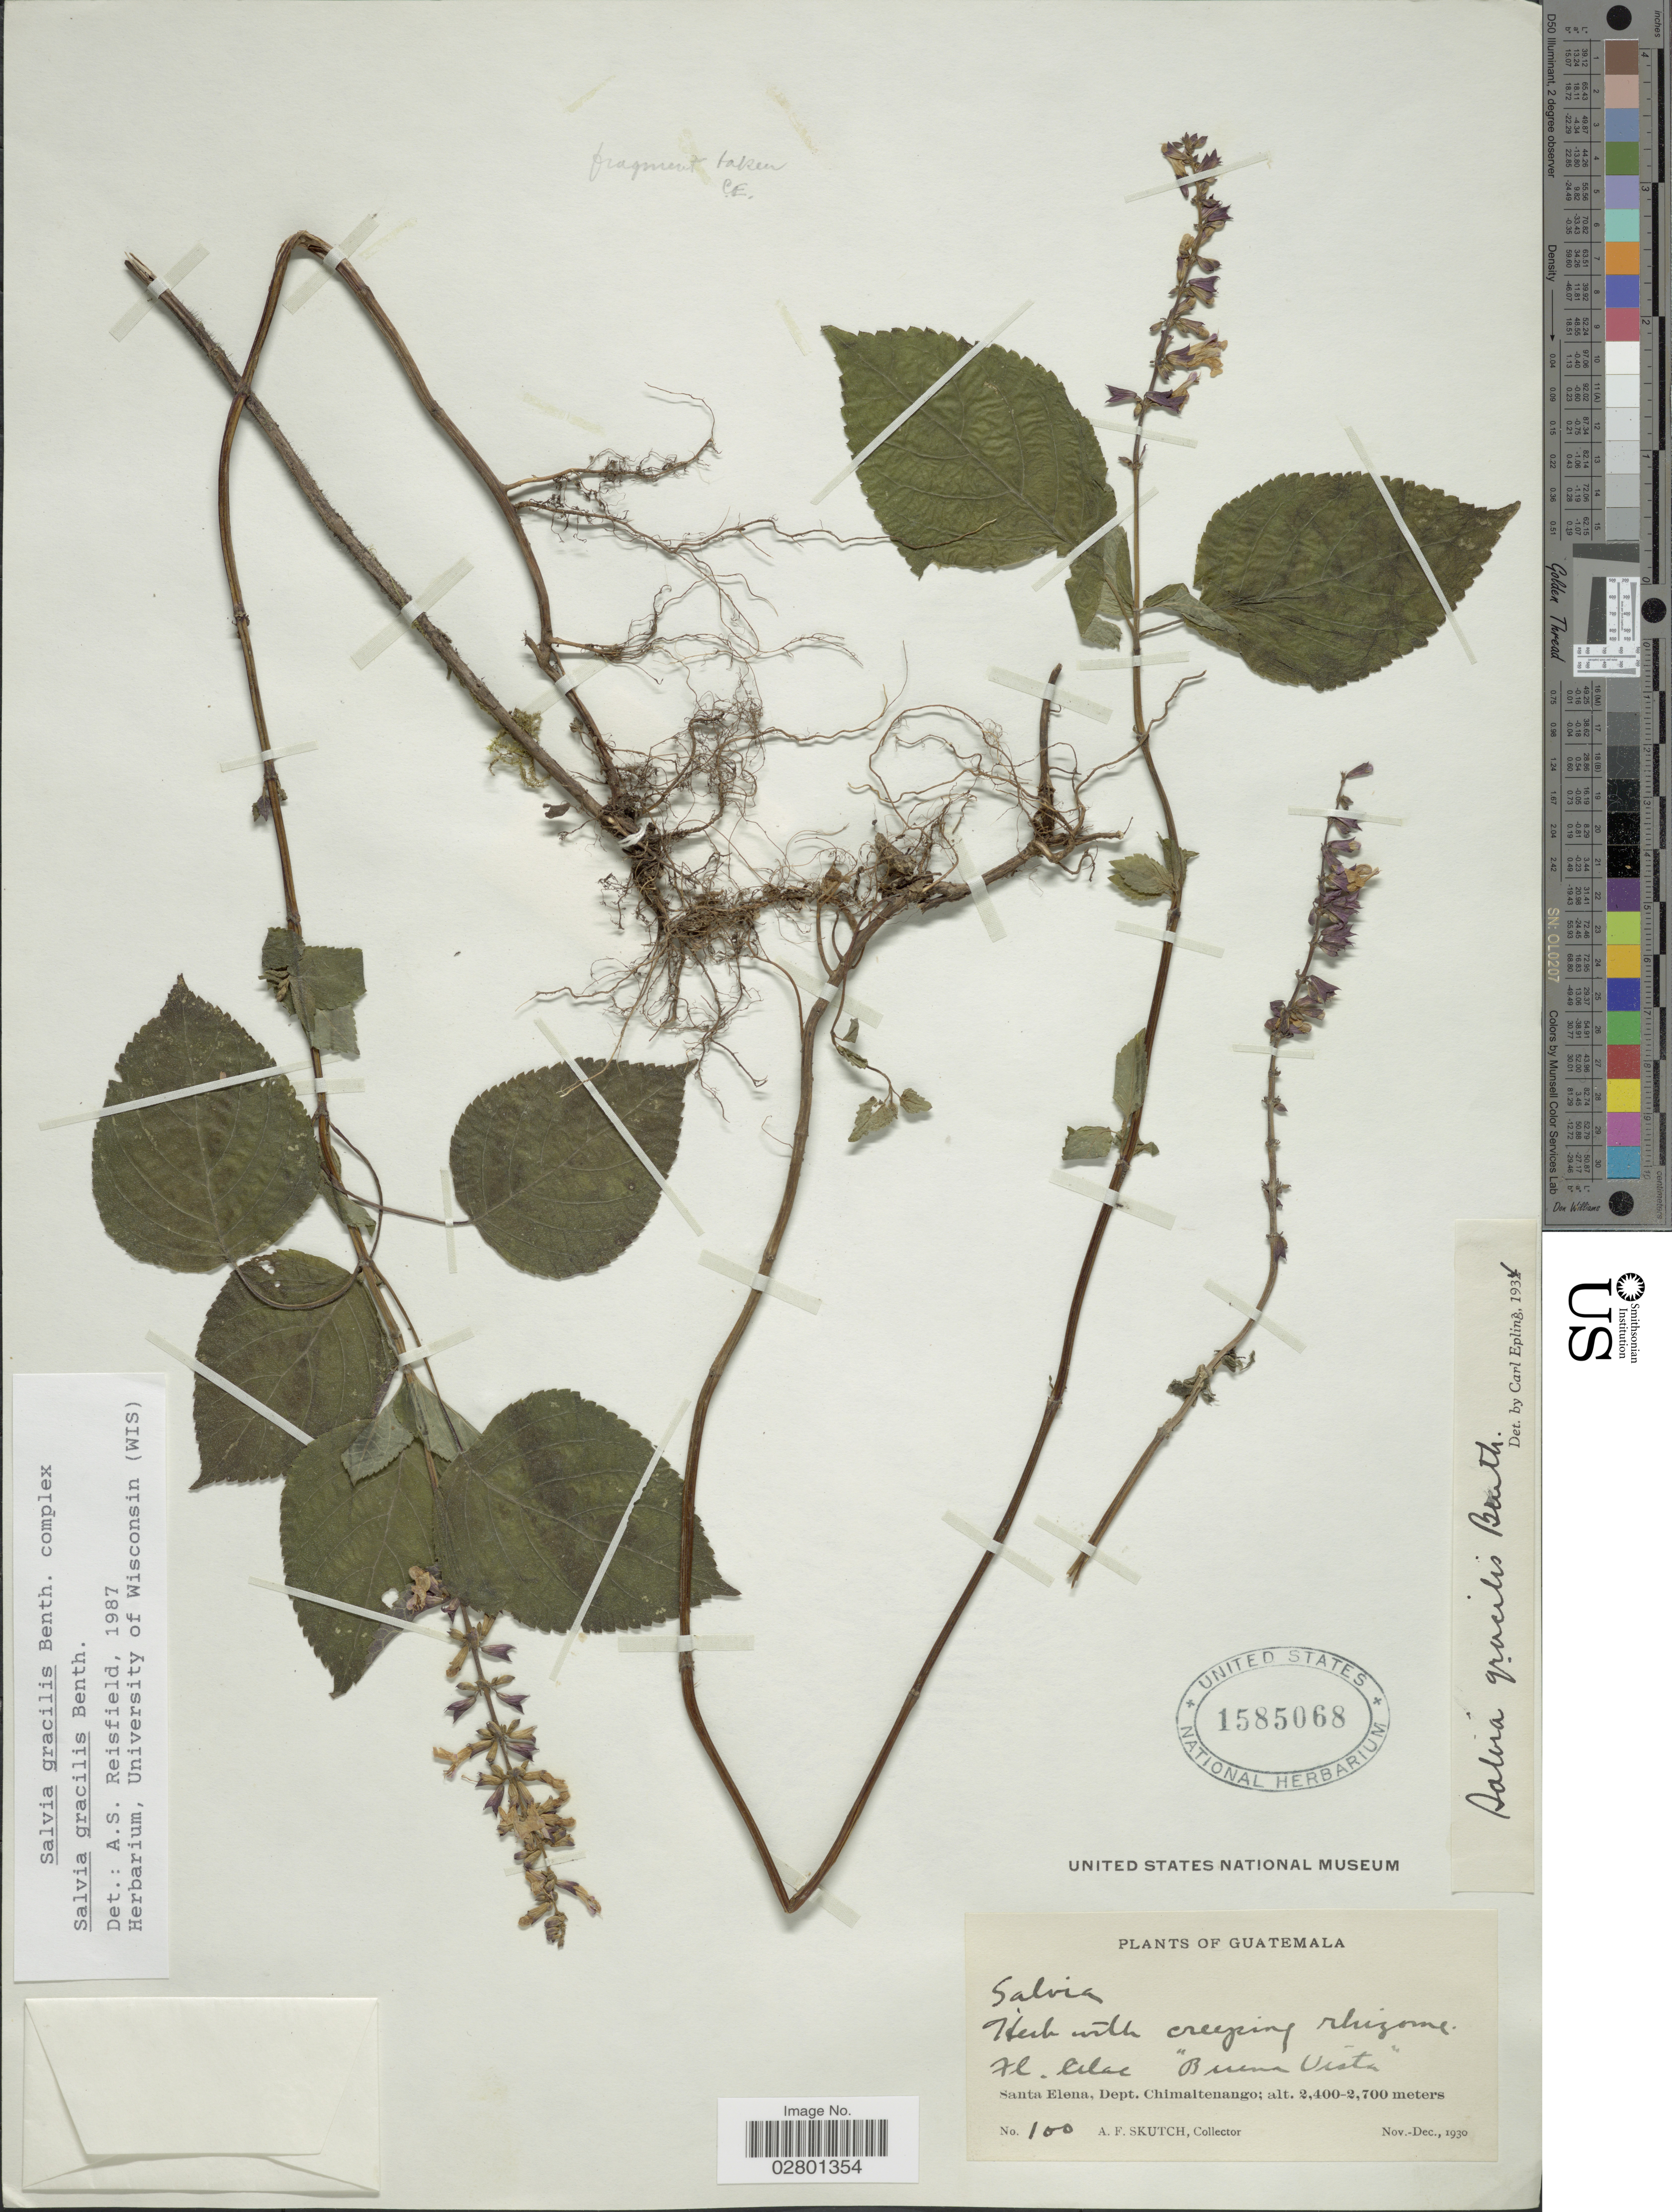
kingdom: Plantae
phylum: Tracheophyta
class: Magnoliopsida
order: Lamiales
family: Lamiaceae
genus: Salvia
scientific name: Salvia gracilis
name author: Benth.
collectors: A. F. Skutch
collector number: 100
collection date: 1930-11/1930-12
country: Guatemala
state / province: Chimaltenango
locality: Buena Vista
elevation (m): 2400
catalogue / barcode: US 1585068